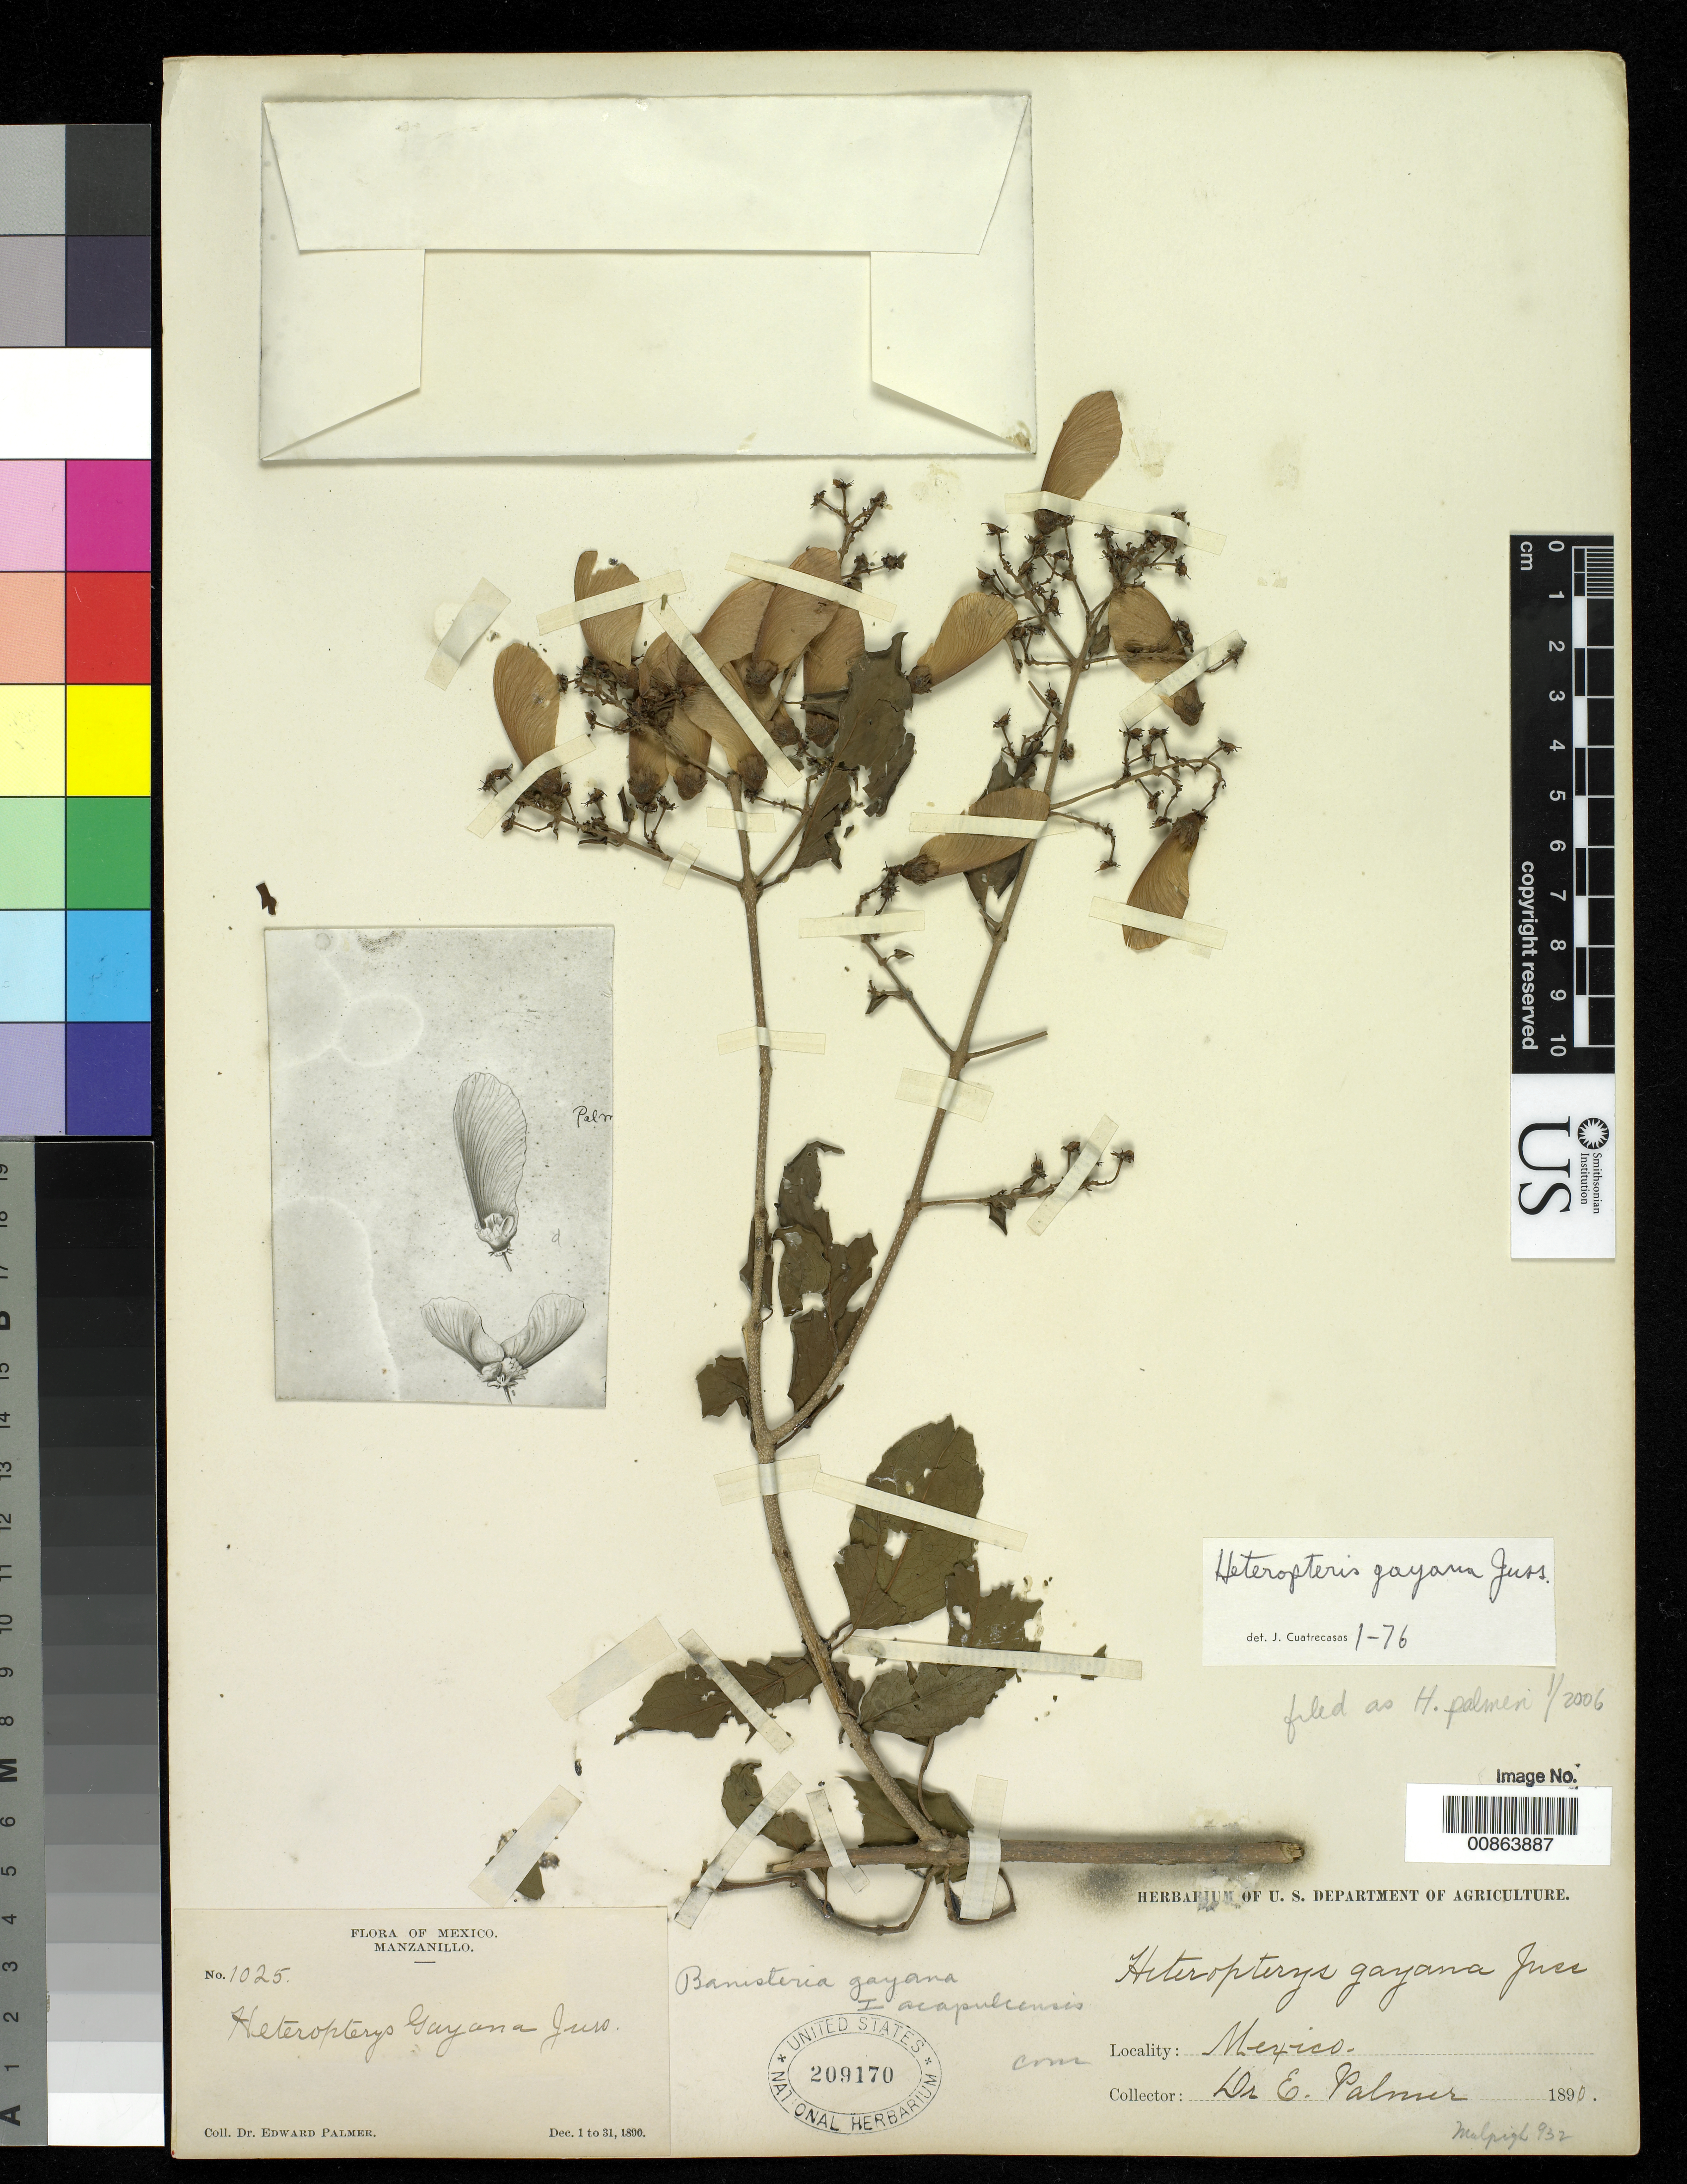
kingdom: Plantae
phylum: Tracheophyta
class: Magnoliopsida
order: Malpighiales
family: Malpighiaceae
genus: Heteropterys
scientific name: Heteropterys palmeri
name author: Rose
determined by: Pool, A., (MO), Missouri Botanical Garden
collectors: E. Palmer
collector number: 1025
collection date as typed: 01 Dec 1890 to 31 Dec 1890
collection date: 1890-12-01/1890-12-31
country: Mexico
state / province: Colima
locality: Manzanillo, Colima.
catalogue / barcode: US 209170